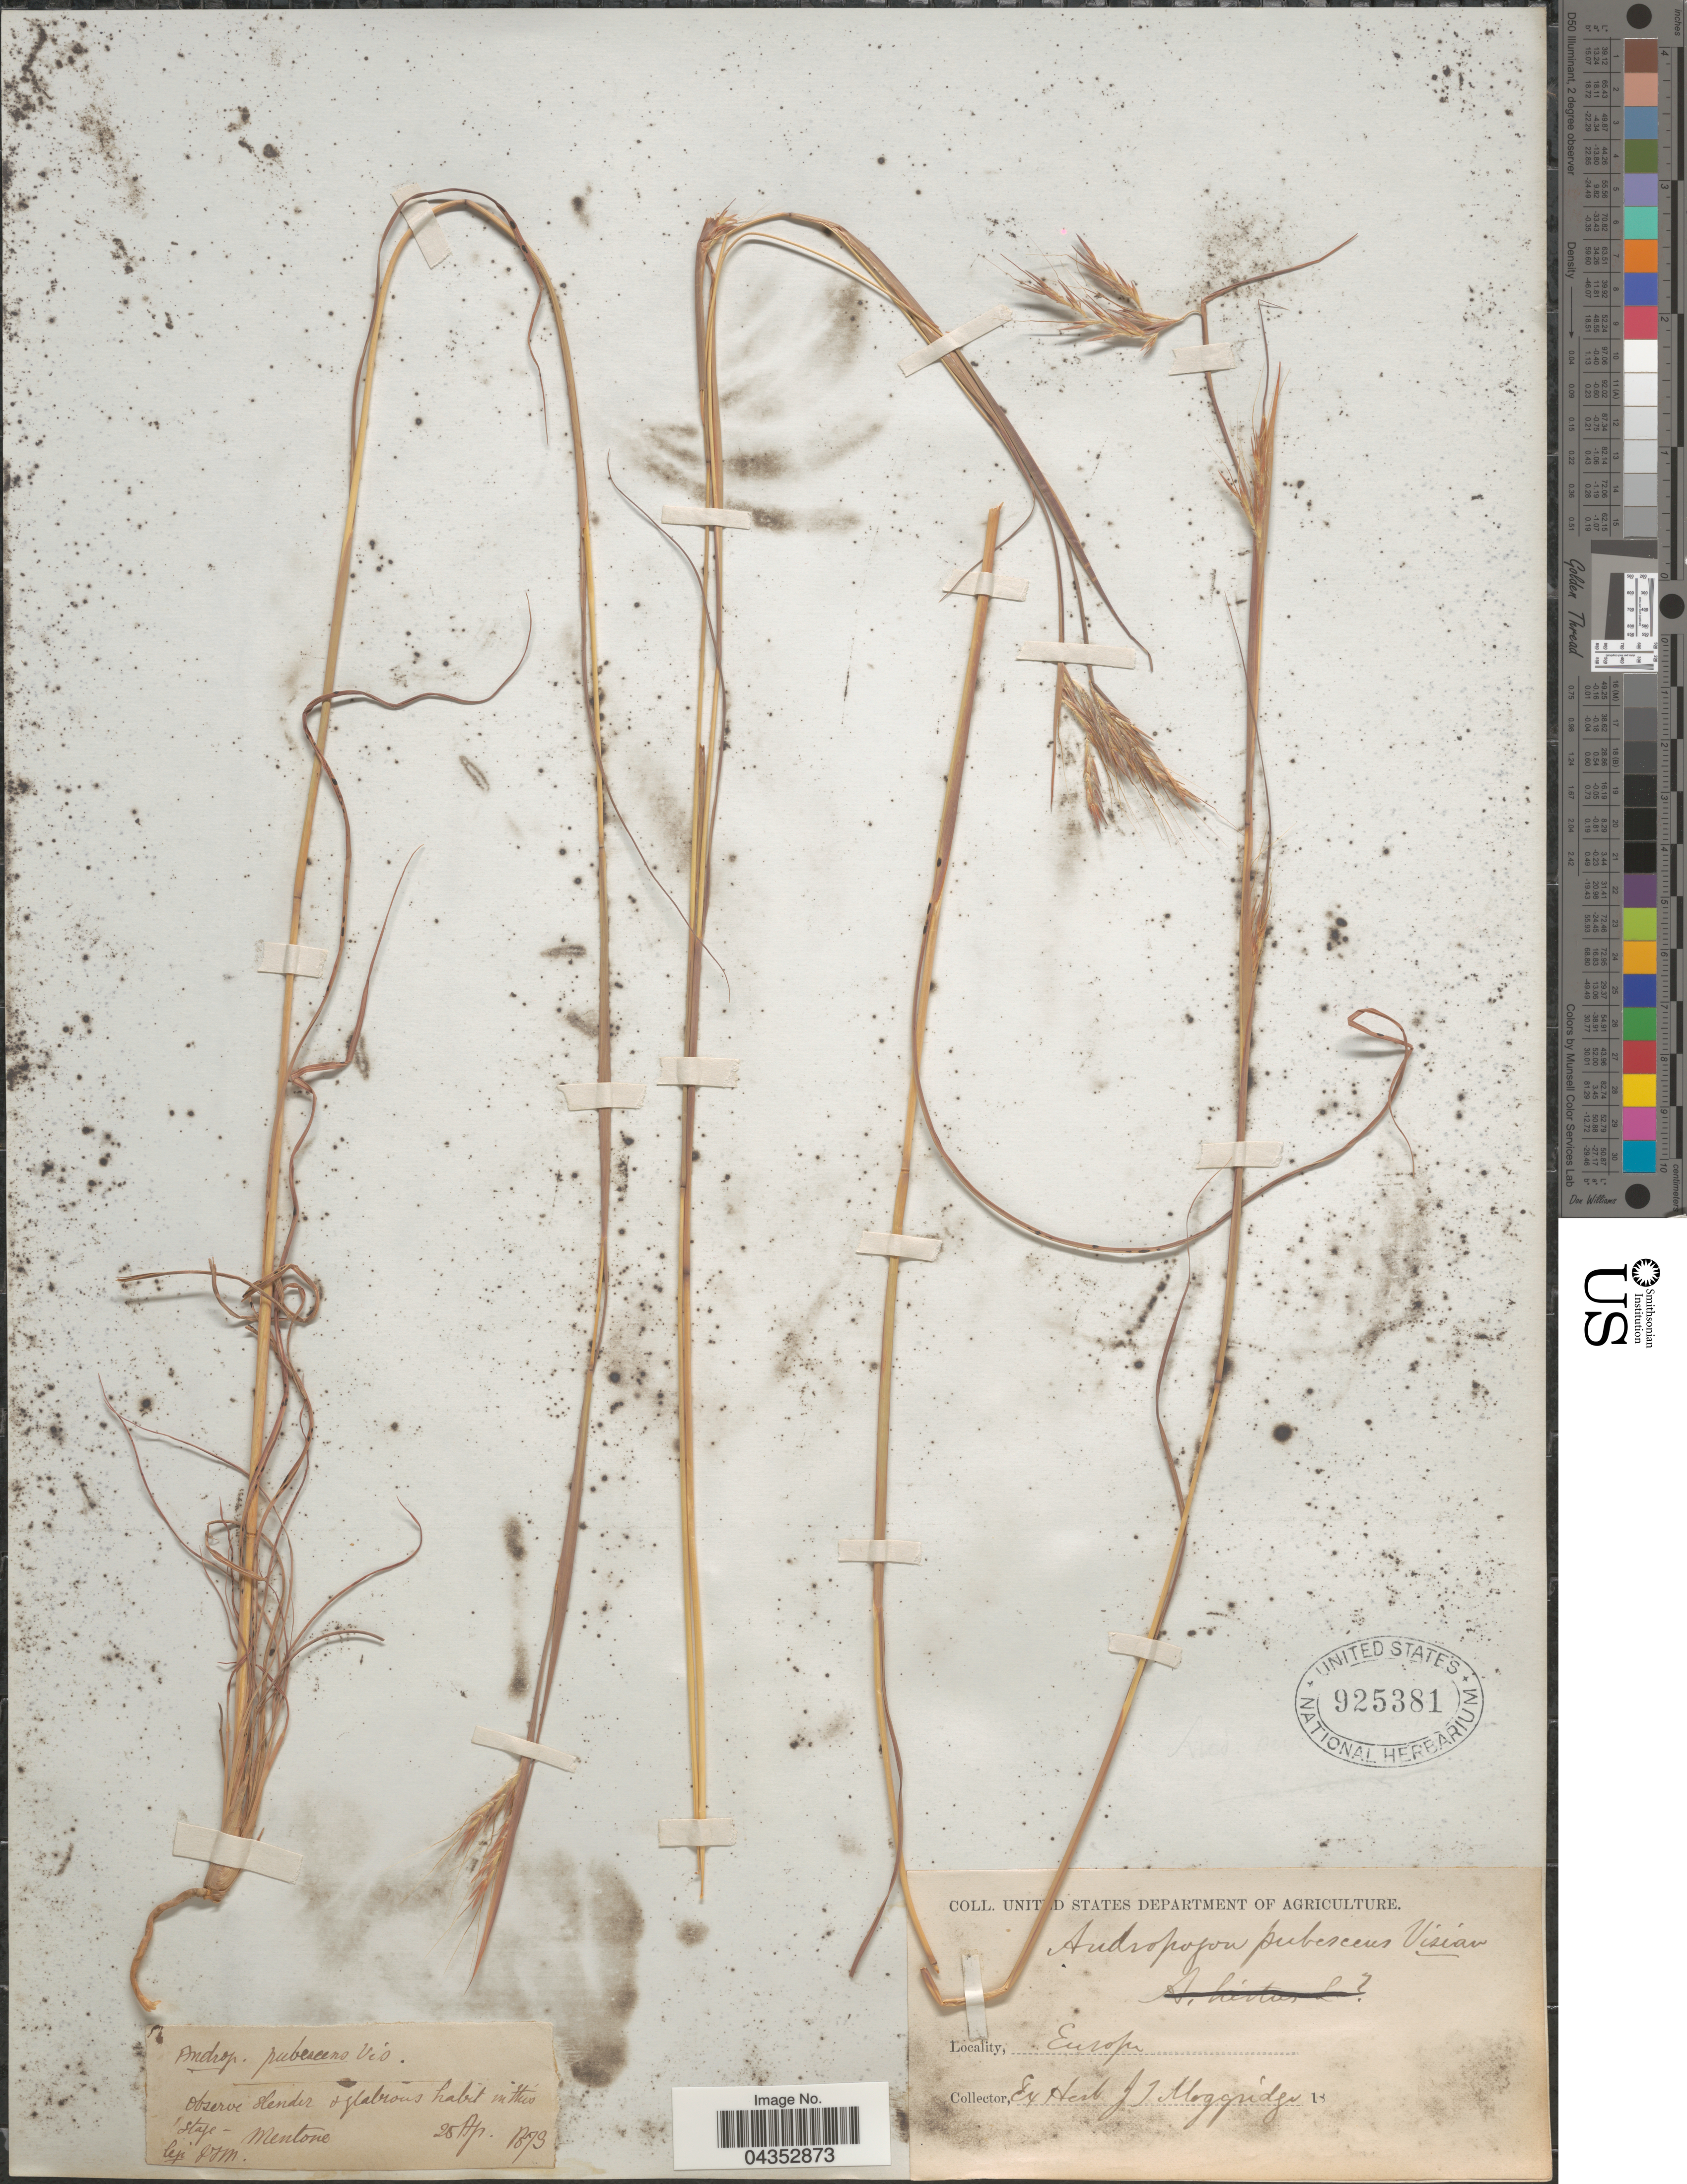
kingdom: Plantae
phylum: Tracheophyta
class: Liliopsida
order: Poales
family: Poaceae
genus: Hyparrhenia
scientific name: Hyparrhenia hirta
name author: (L.) Stapf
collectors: J. T. Moggridge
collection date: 1873-04-25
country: France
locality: Mentone. Europe.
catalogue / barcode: US 925381